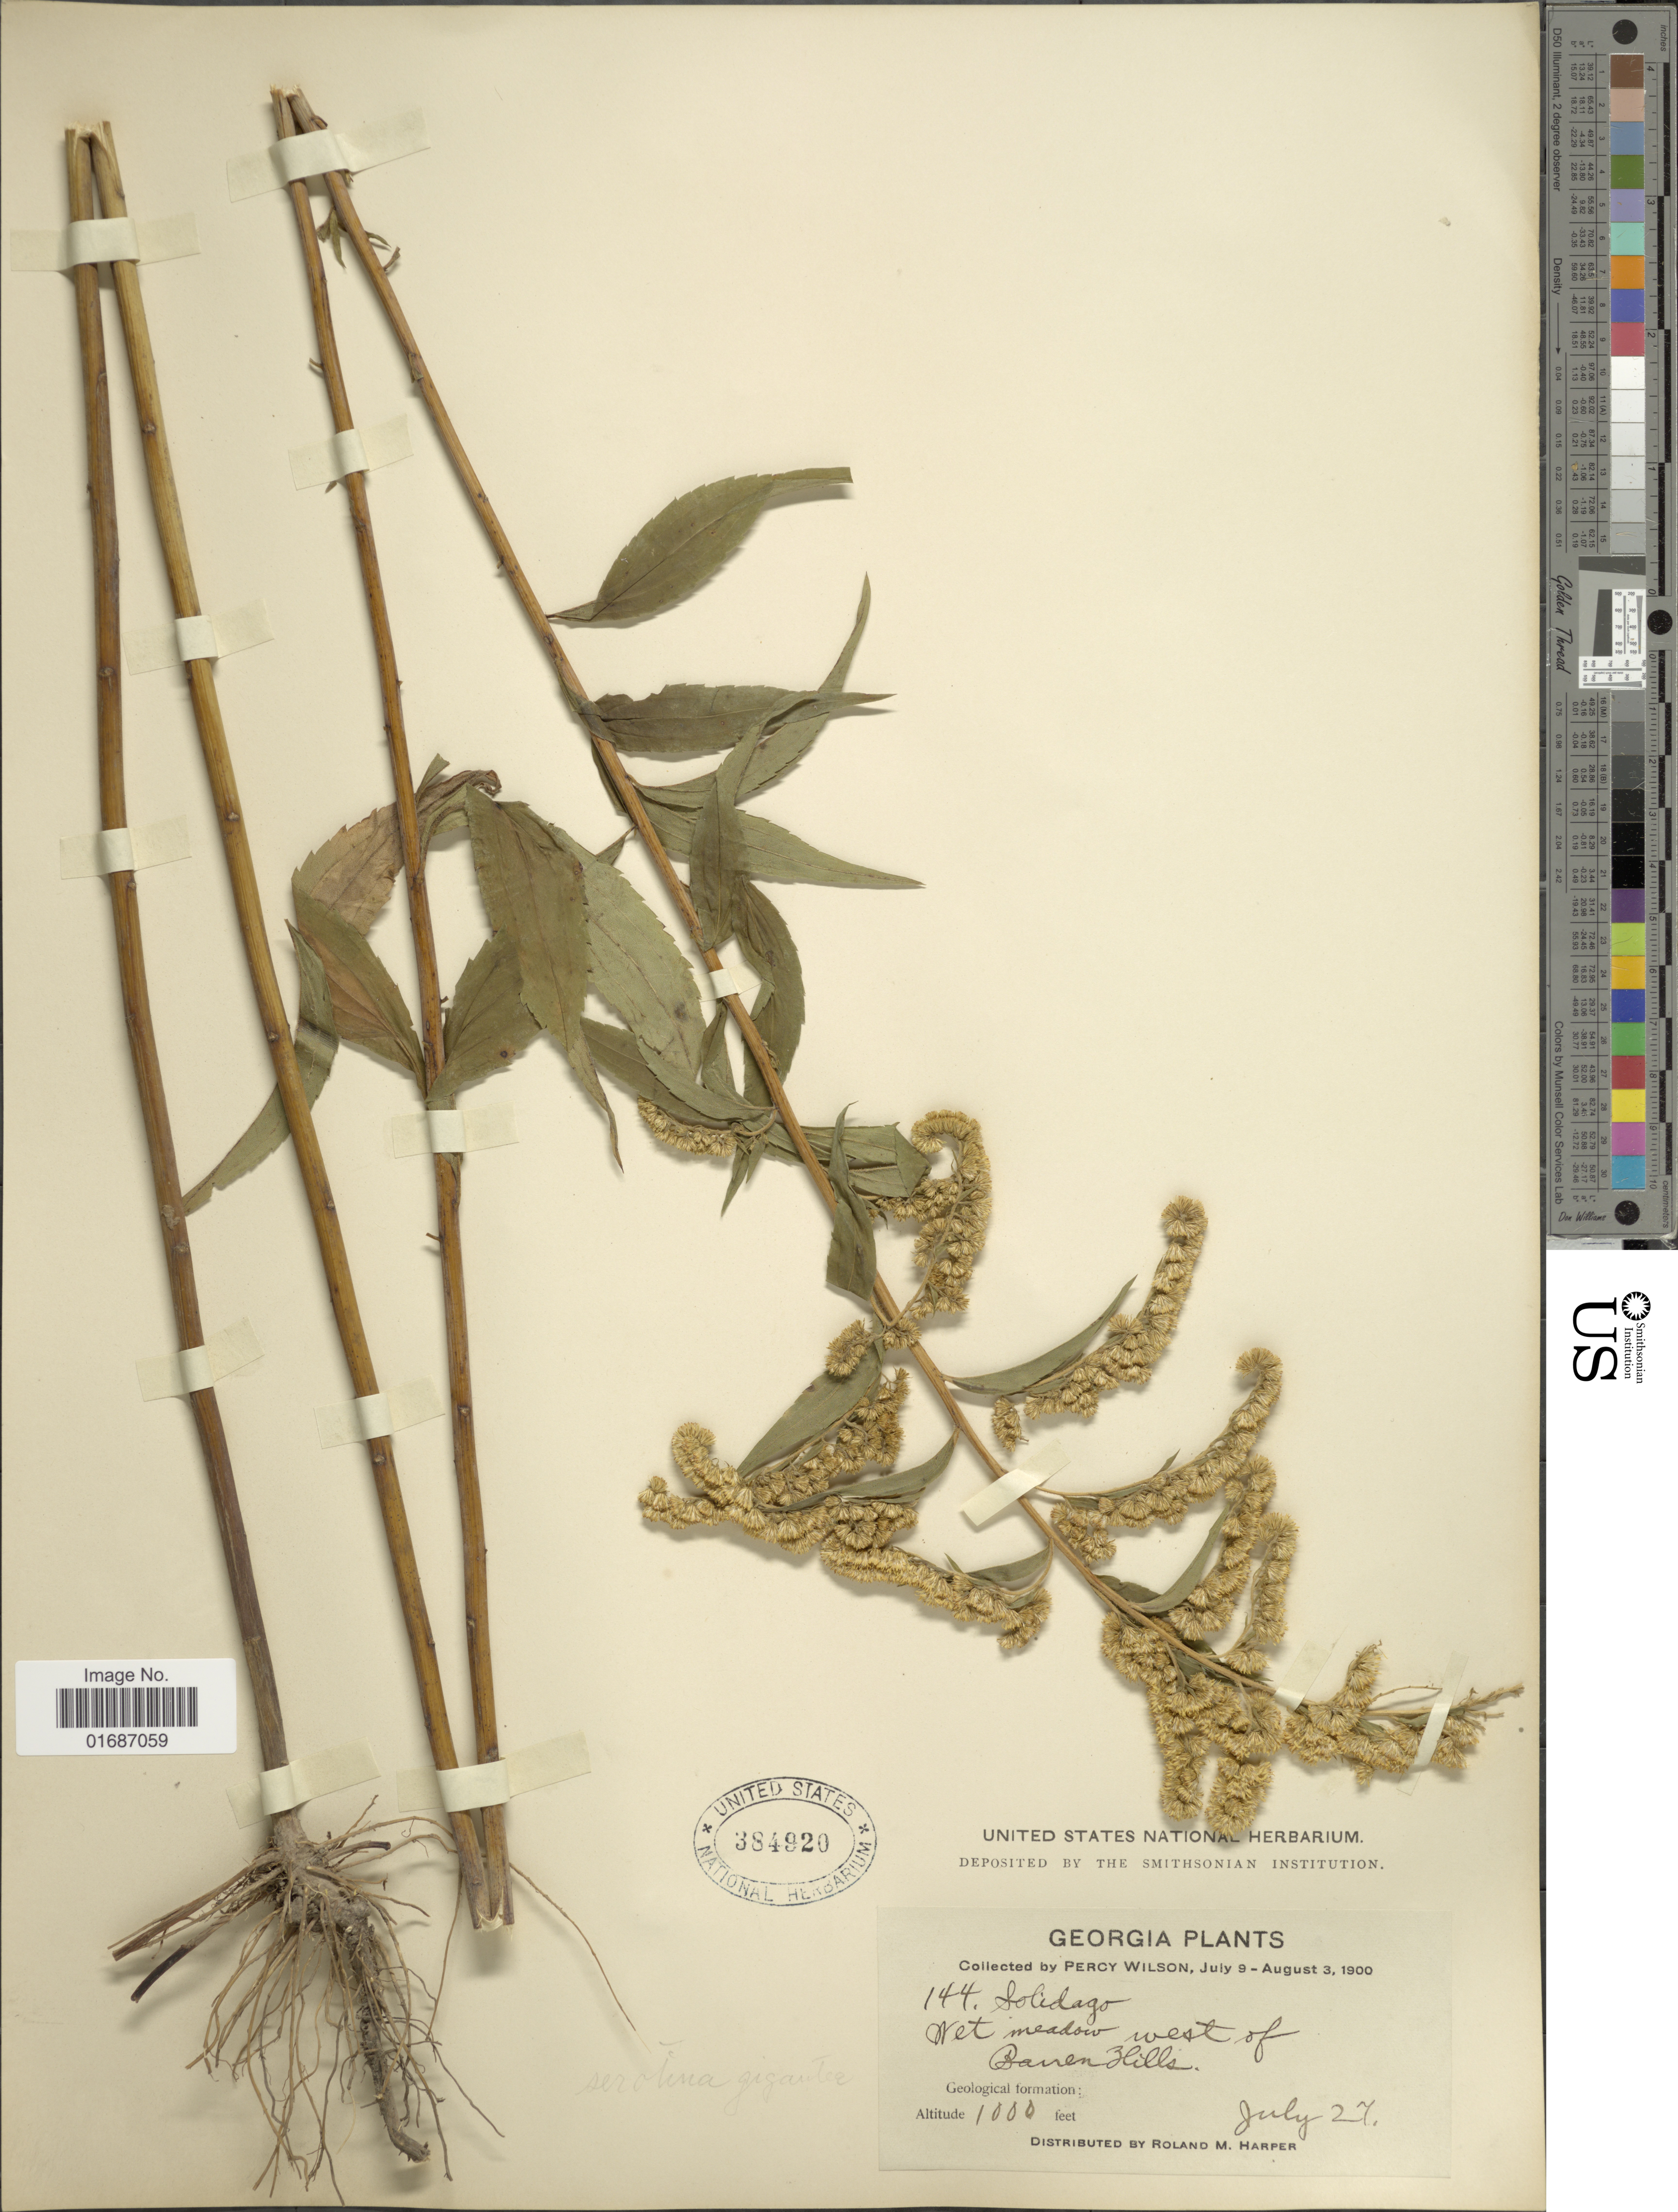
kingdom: Plantae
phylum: Tracheophyta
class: Magnoliopsida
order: Asterales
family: Asteraceae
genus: Solidago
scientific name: Solidago gigantea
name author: Aiton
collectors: P. Wilson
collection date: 1900-07-09/1900-08-03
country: United States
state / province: Georgia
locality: Wet meadow west of BairenHills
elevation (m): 305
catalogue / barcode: US 348920